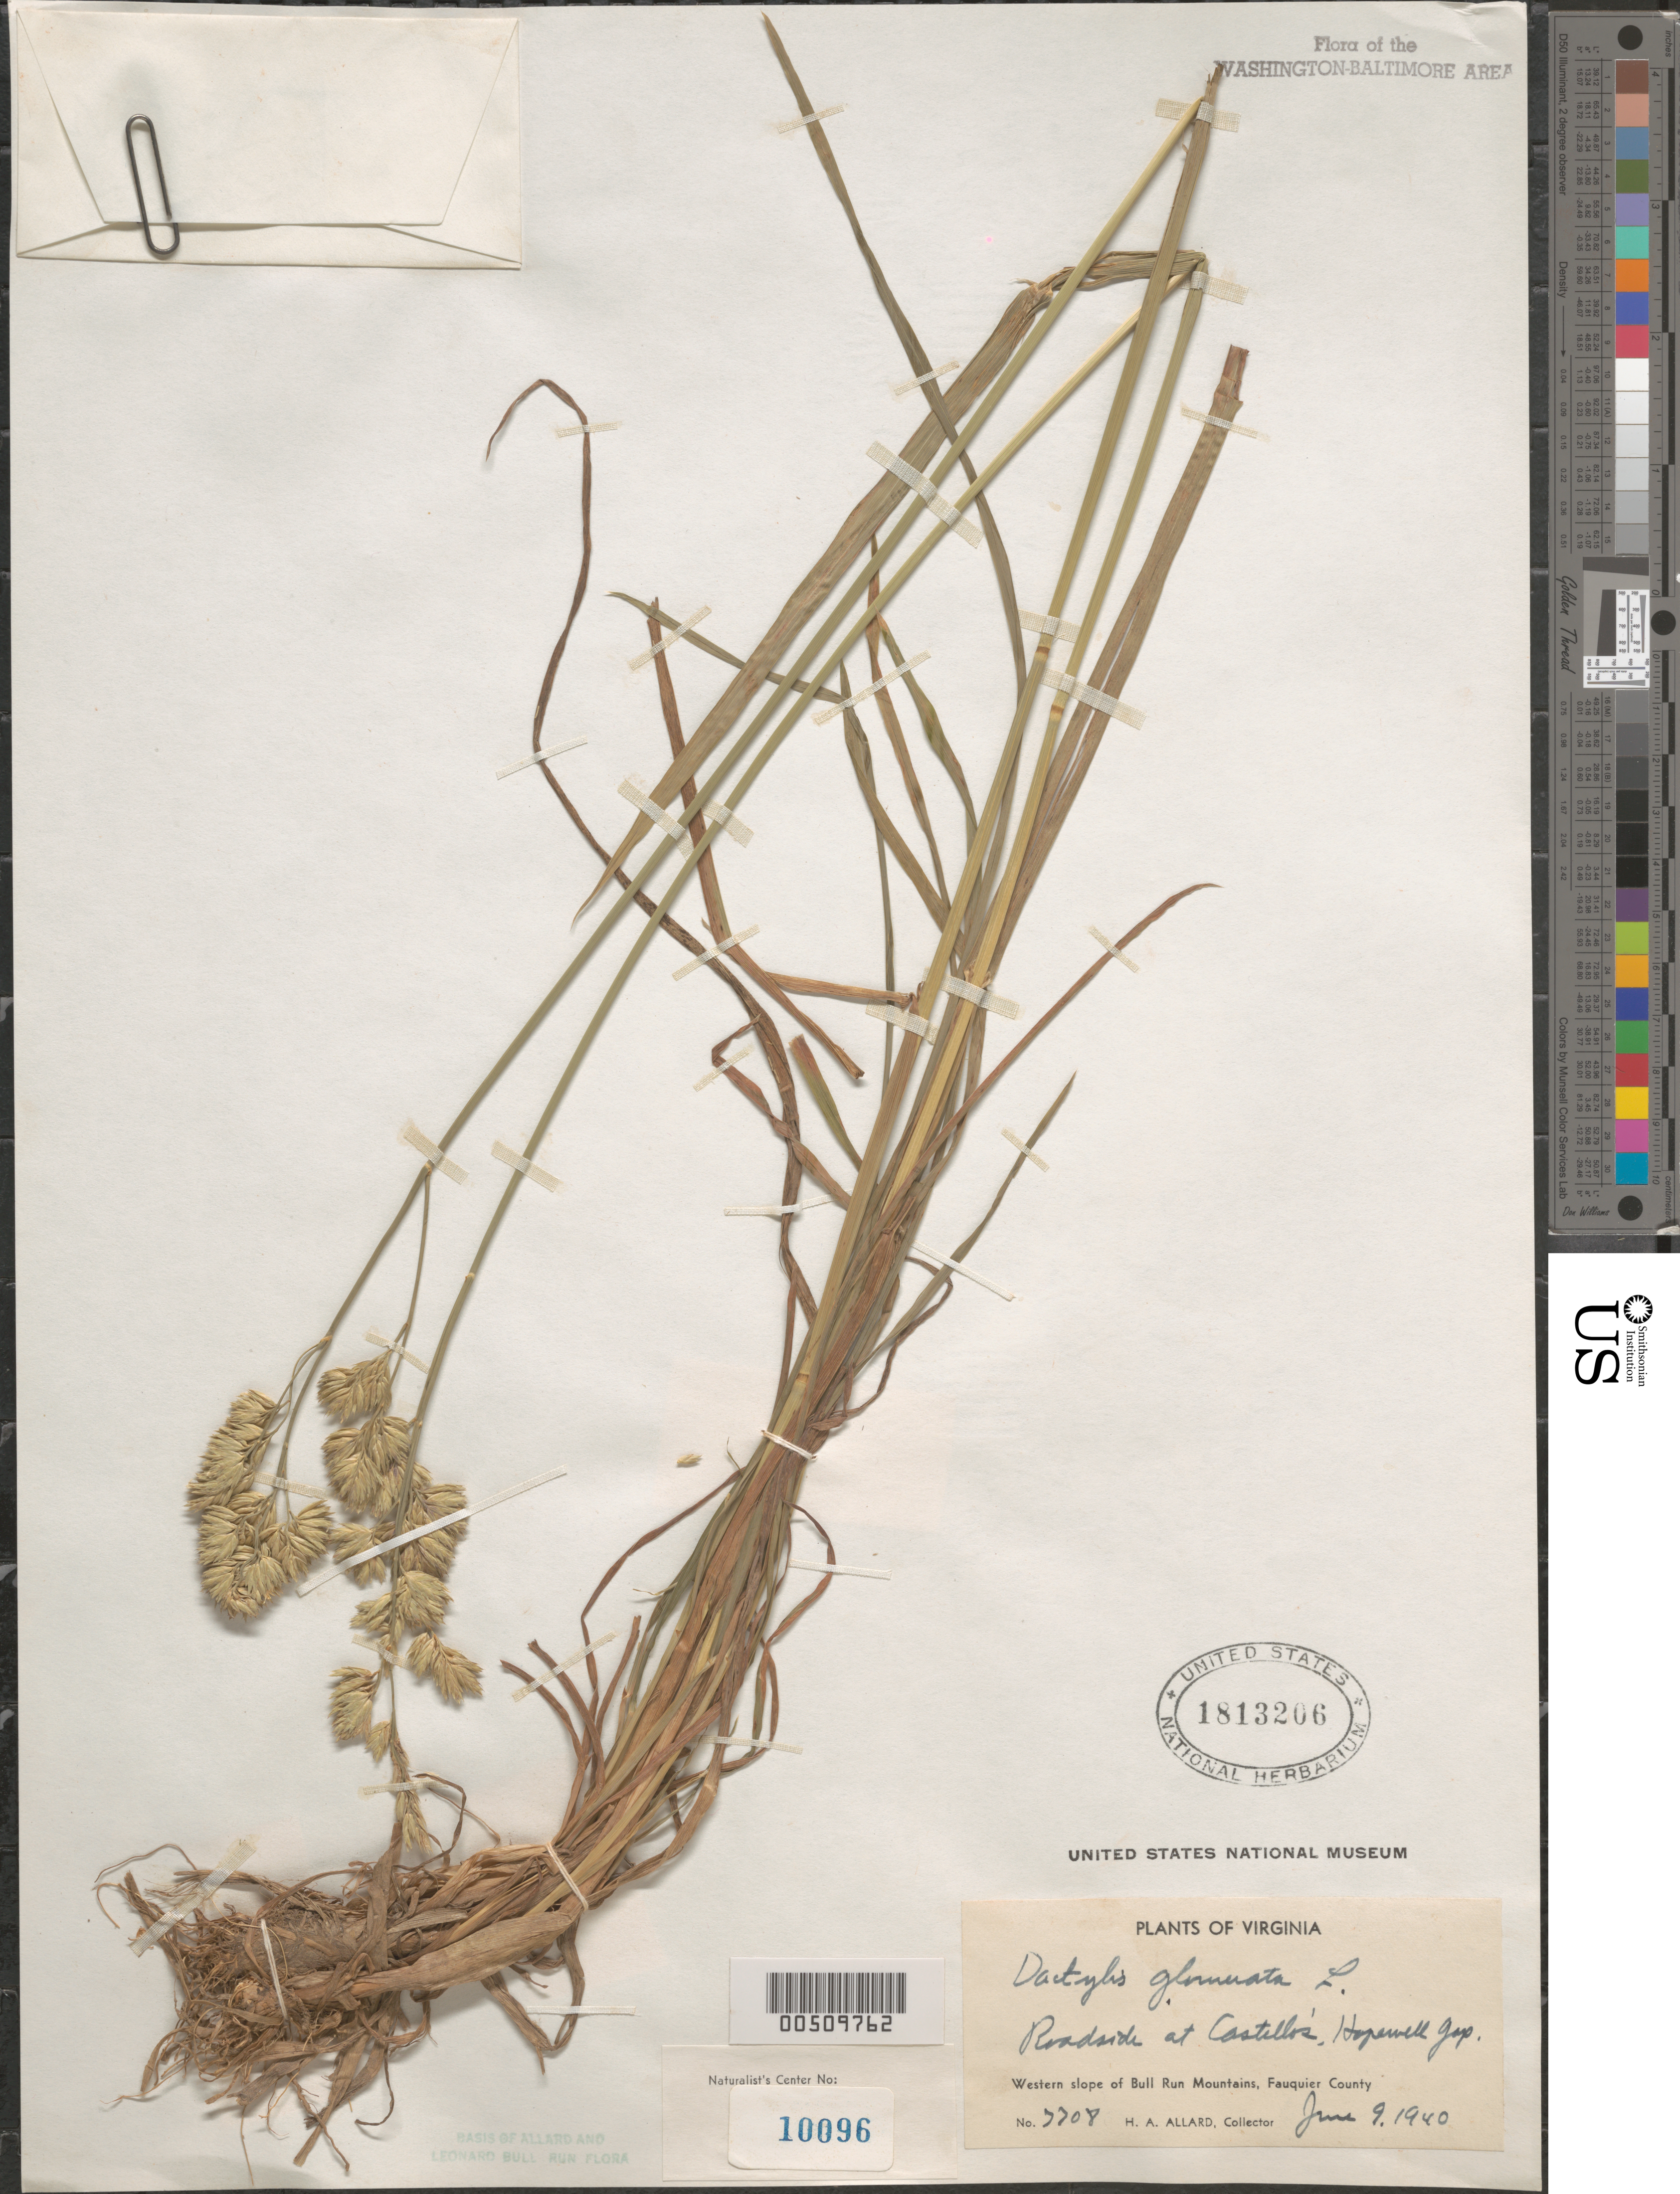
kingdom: Plantae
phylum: Tracheophyta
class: Liliopsida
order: Poales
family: Poaceae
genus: Dactylis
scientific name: Dactylis glomerata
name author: L.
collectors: H. A. Allard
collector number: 7708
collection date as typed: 09 Jun 1940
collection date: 1940-06-09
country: United States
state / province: Virginia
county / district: Fauquier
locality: Bull Run Mts., Hopewell Gap, Castello's Bull Run Mts.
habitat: Roadside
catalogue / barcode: US 1813206